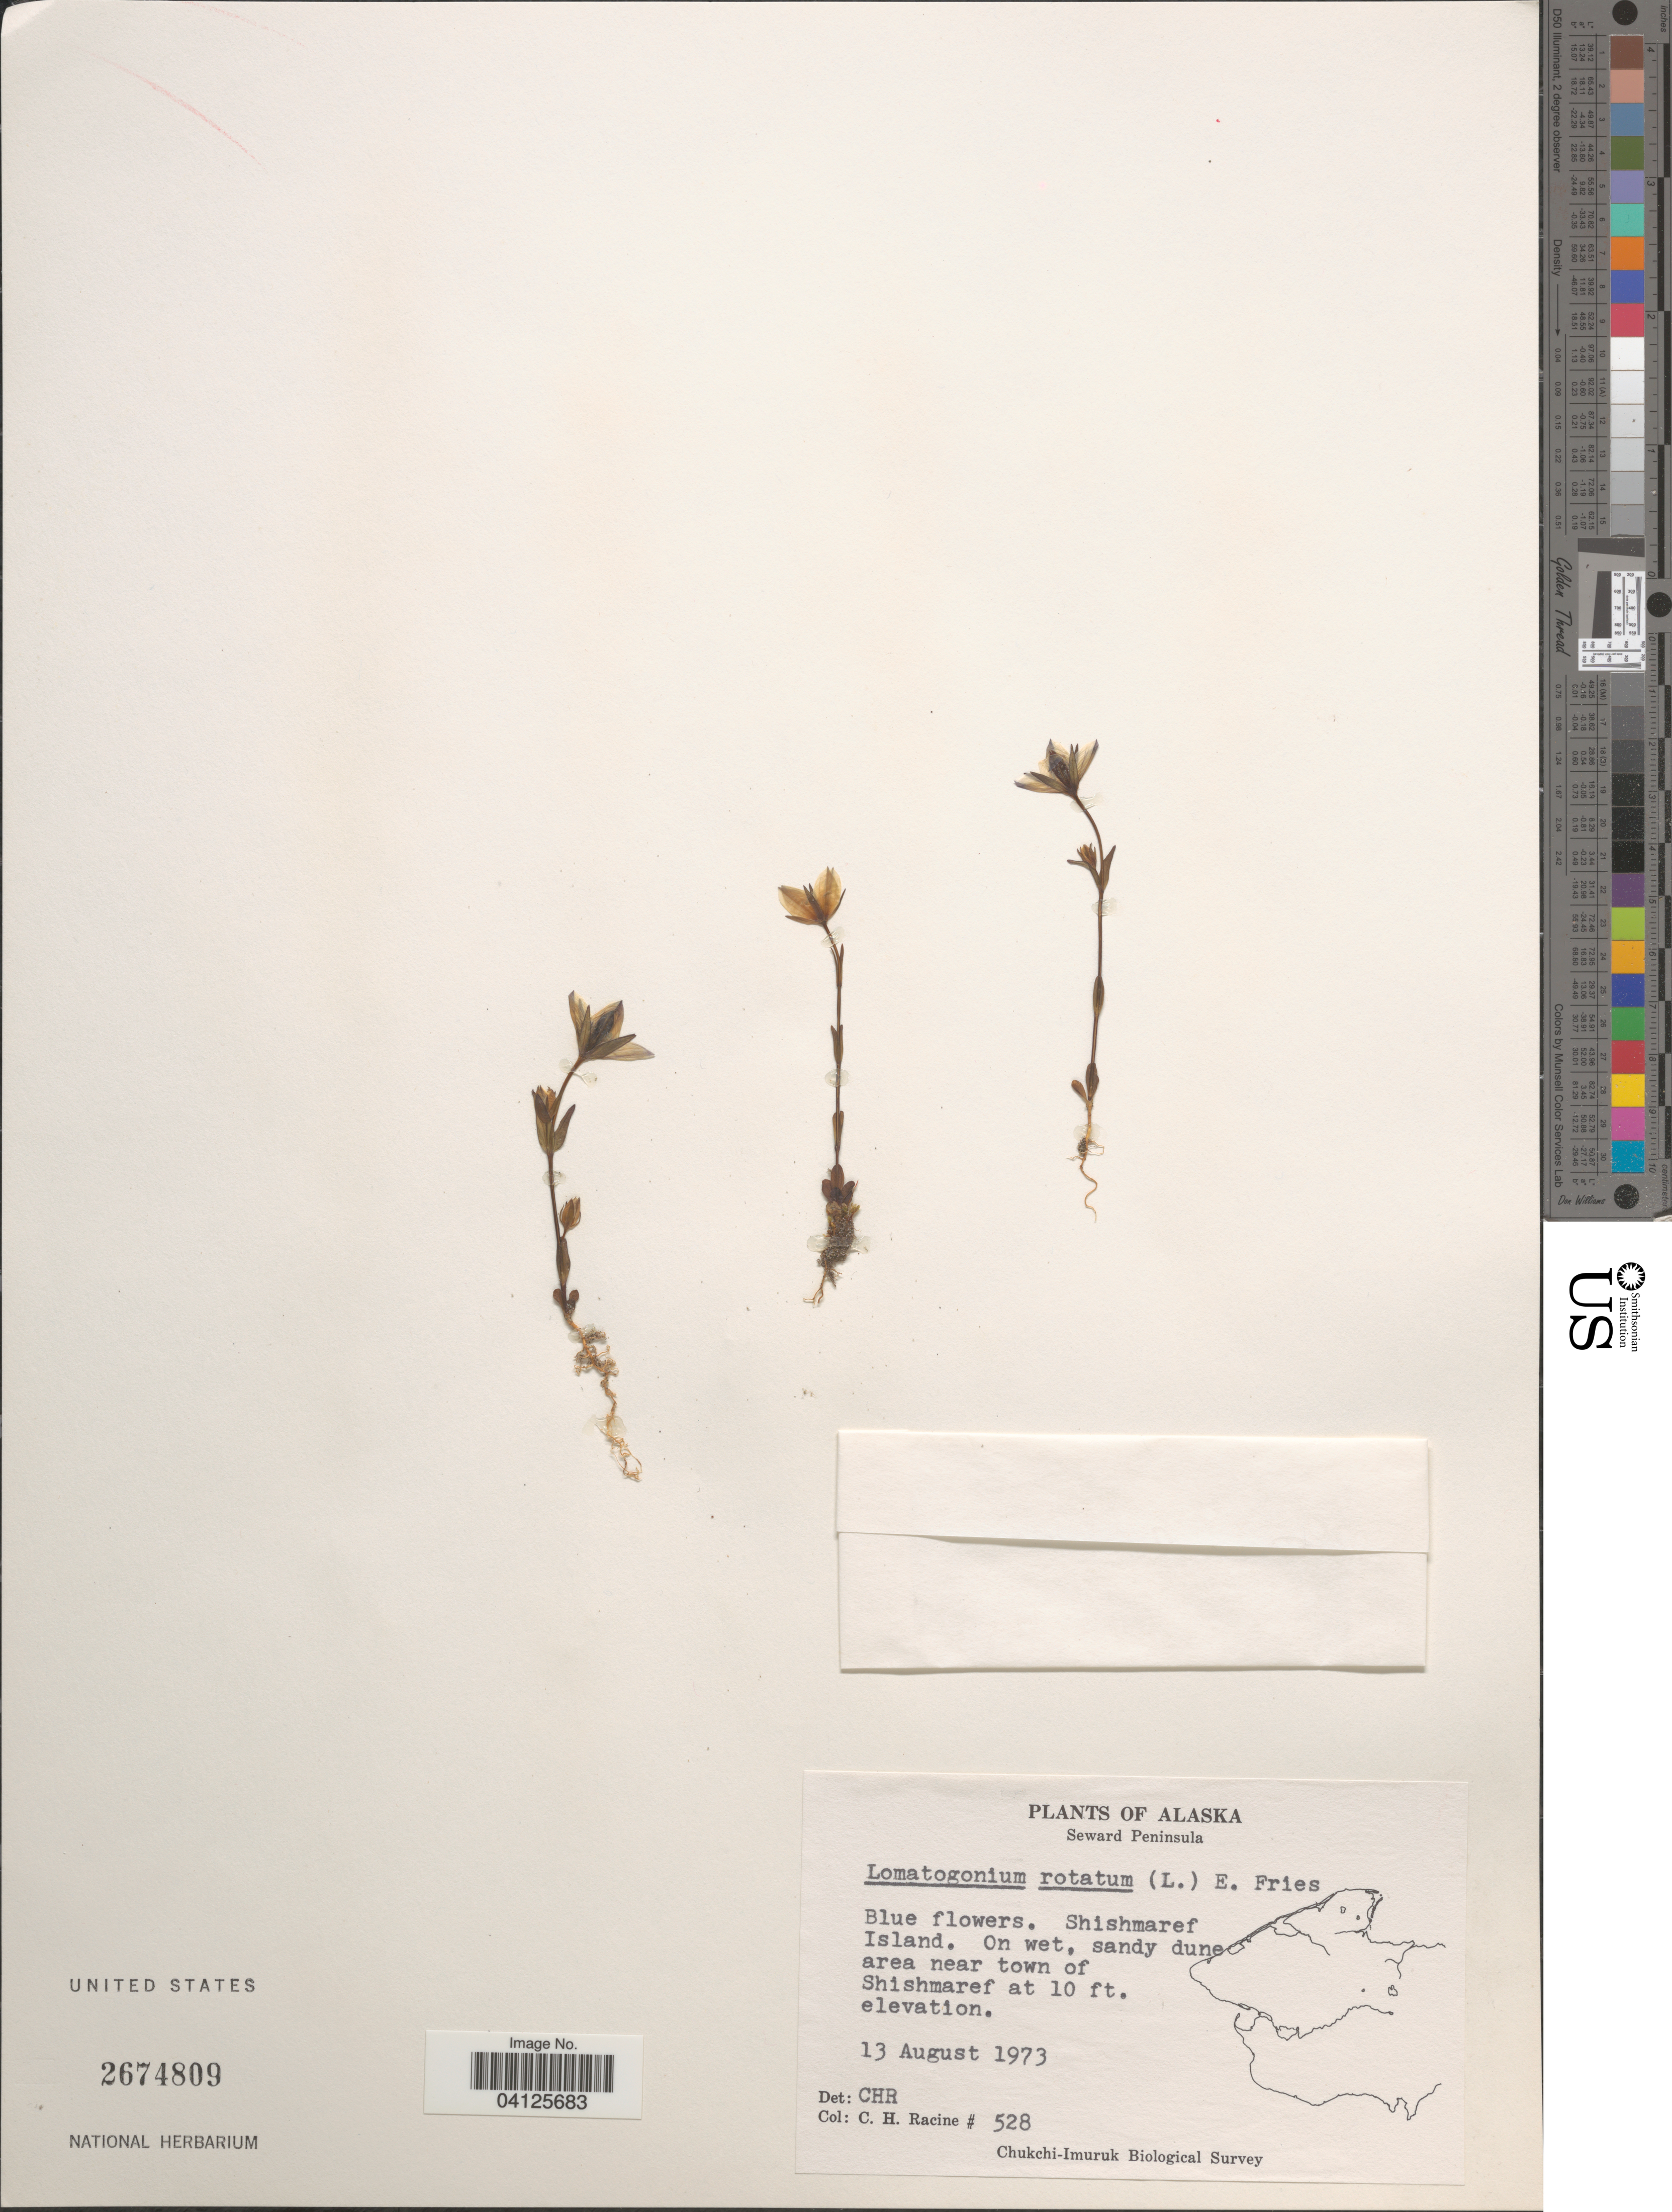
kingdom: Plantae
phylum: Tracheophyta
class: Magnoliopsida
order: Gentianales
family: Gentianaceae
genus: Lomatogonium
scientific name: Lomatogonium rotatum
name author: (L.) Fr.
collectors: C. Racine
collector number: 528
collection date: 1973-08-13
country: United States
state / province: Alaska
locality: Seward Peninsula. Shishmaref Island. On wet, sandy dune area near town of Shishamaref. Chukchi-Imuruk Biological Survey.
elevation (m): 3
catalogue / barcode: US 2674809